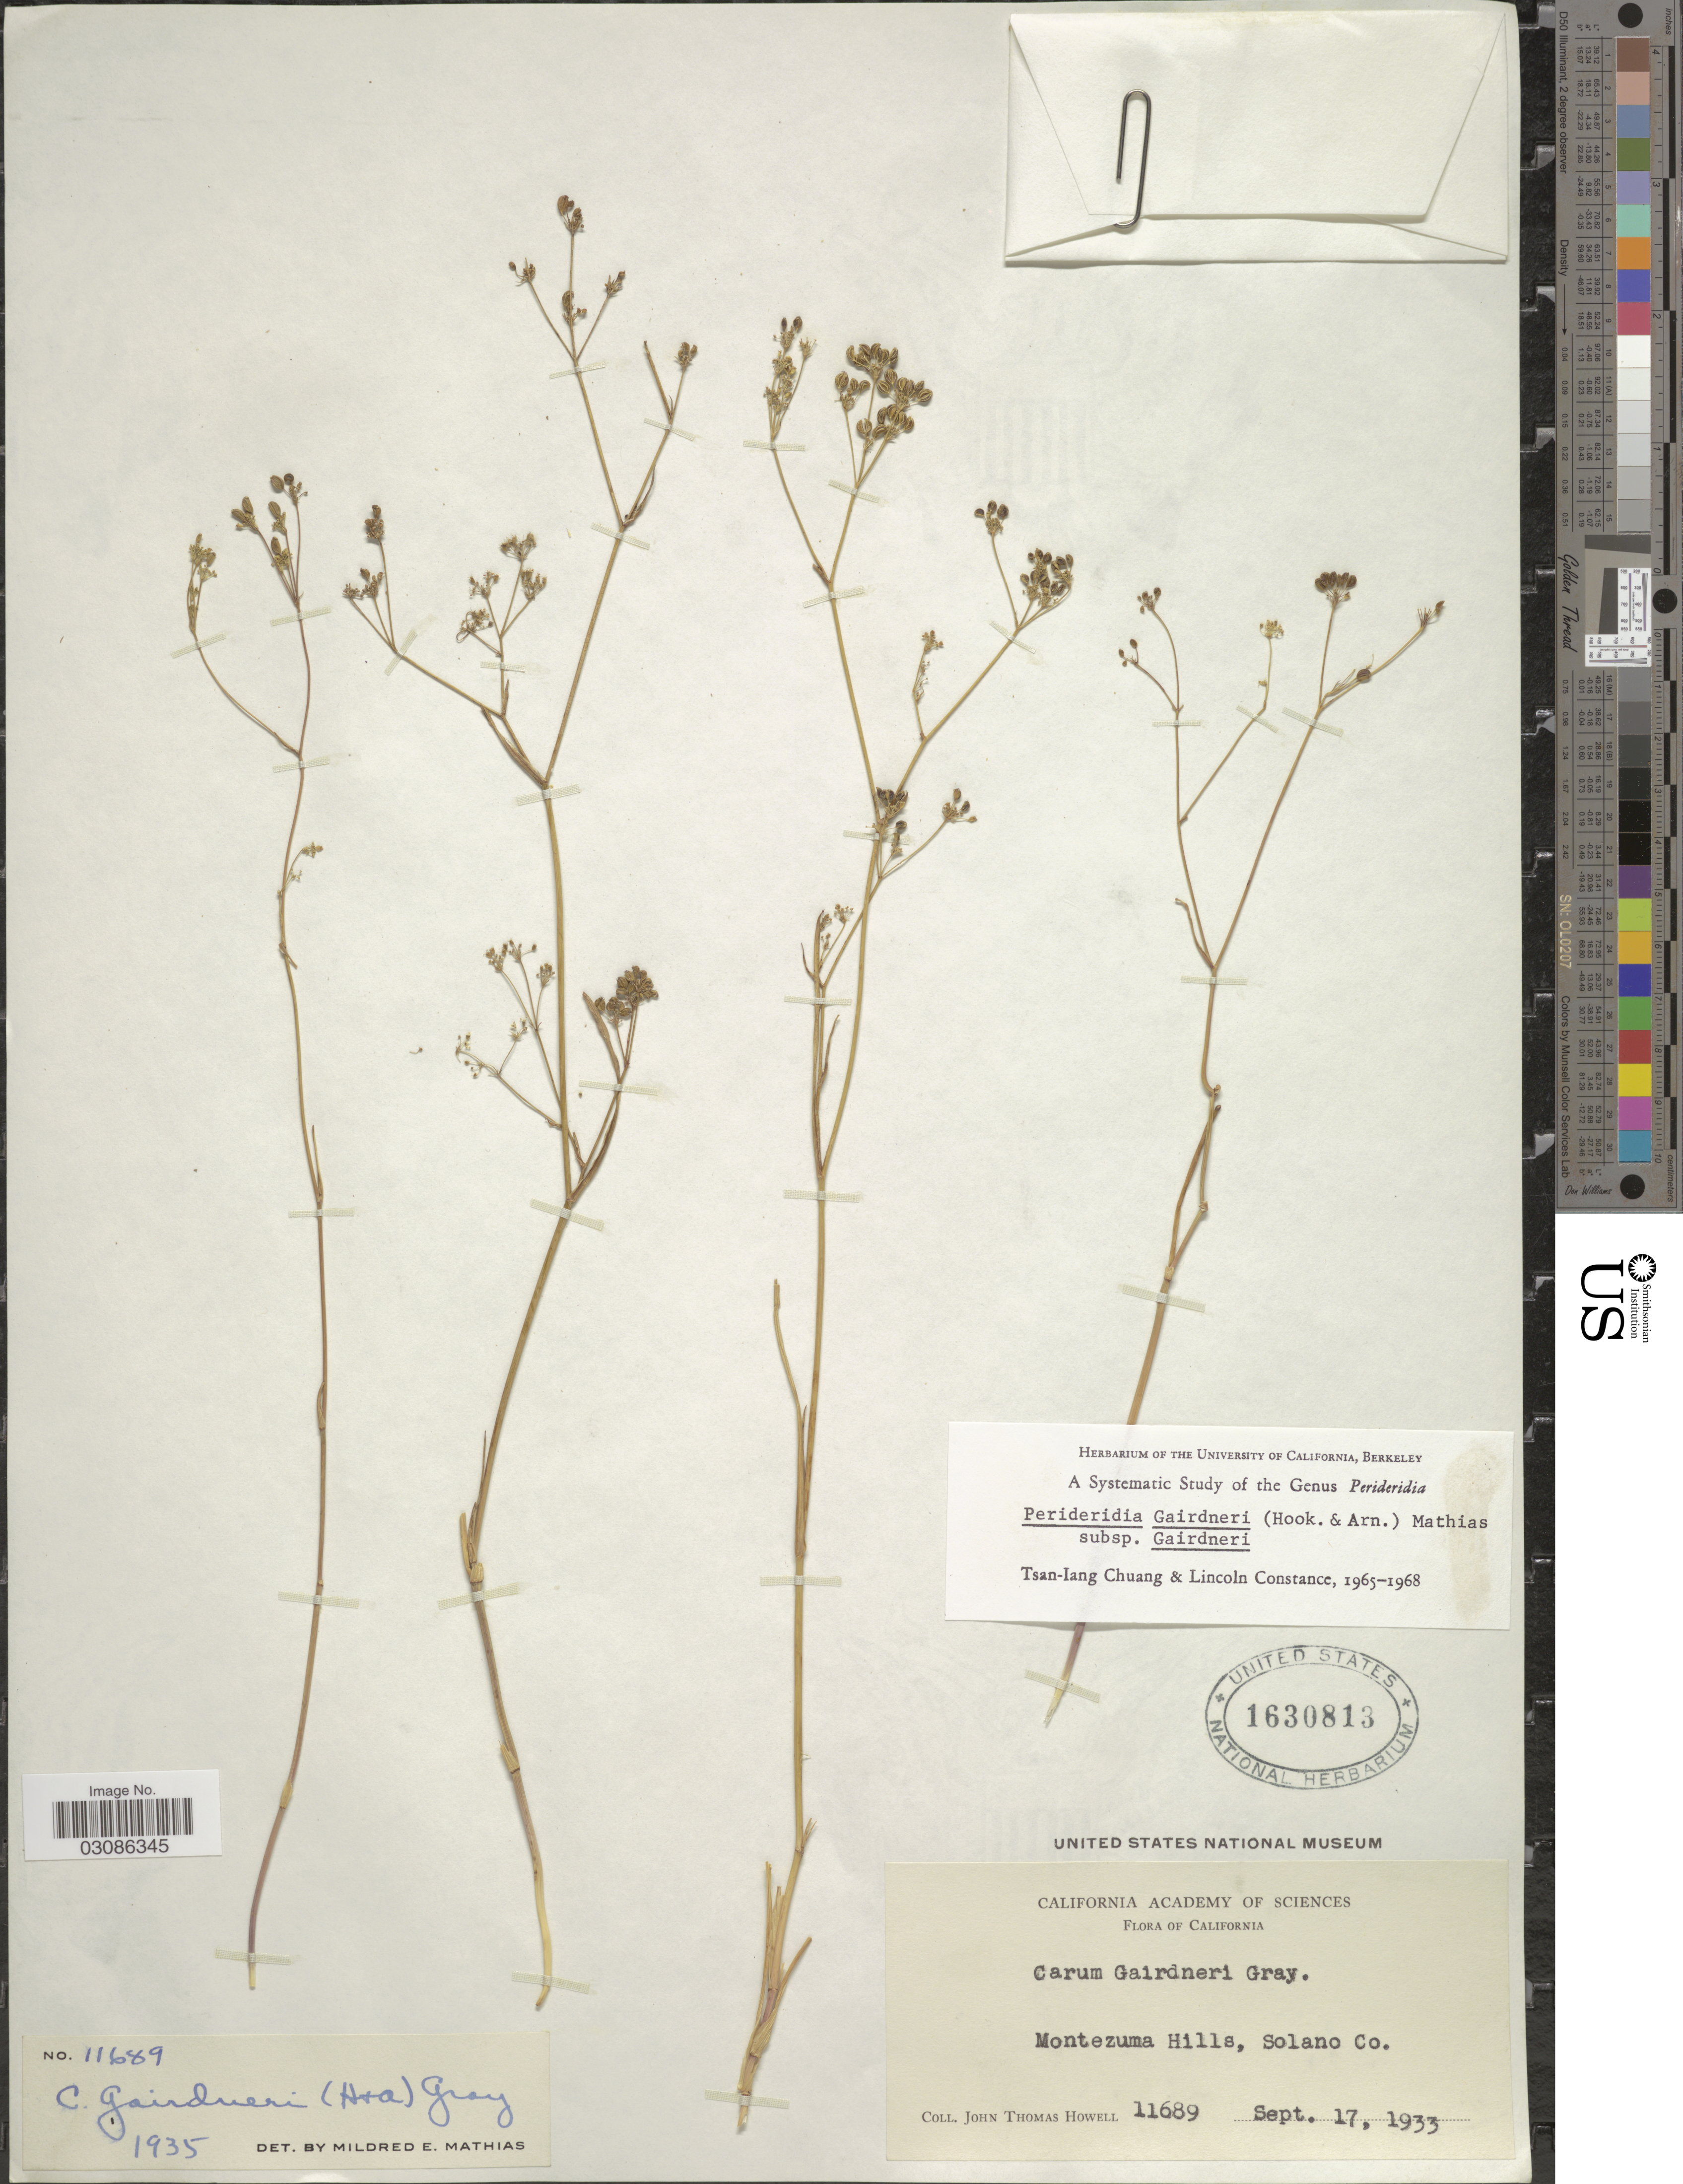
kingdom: Plantae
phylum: Tracheophyta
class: Magnoliopsida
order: Apiales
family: Apiaceae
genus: Perideridia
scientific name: Perideridia gairdneri subsp. gairdneri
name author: (Hook. & Arn.) Mathias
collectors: J. T. Howell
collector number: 11689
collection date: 1933-09-17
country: United States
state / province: California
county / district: Solano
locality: Montezuma Hills, Solano Co.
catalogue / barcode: US 1630813